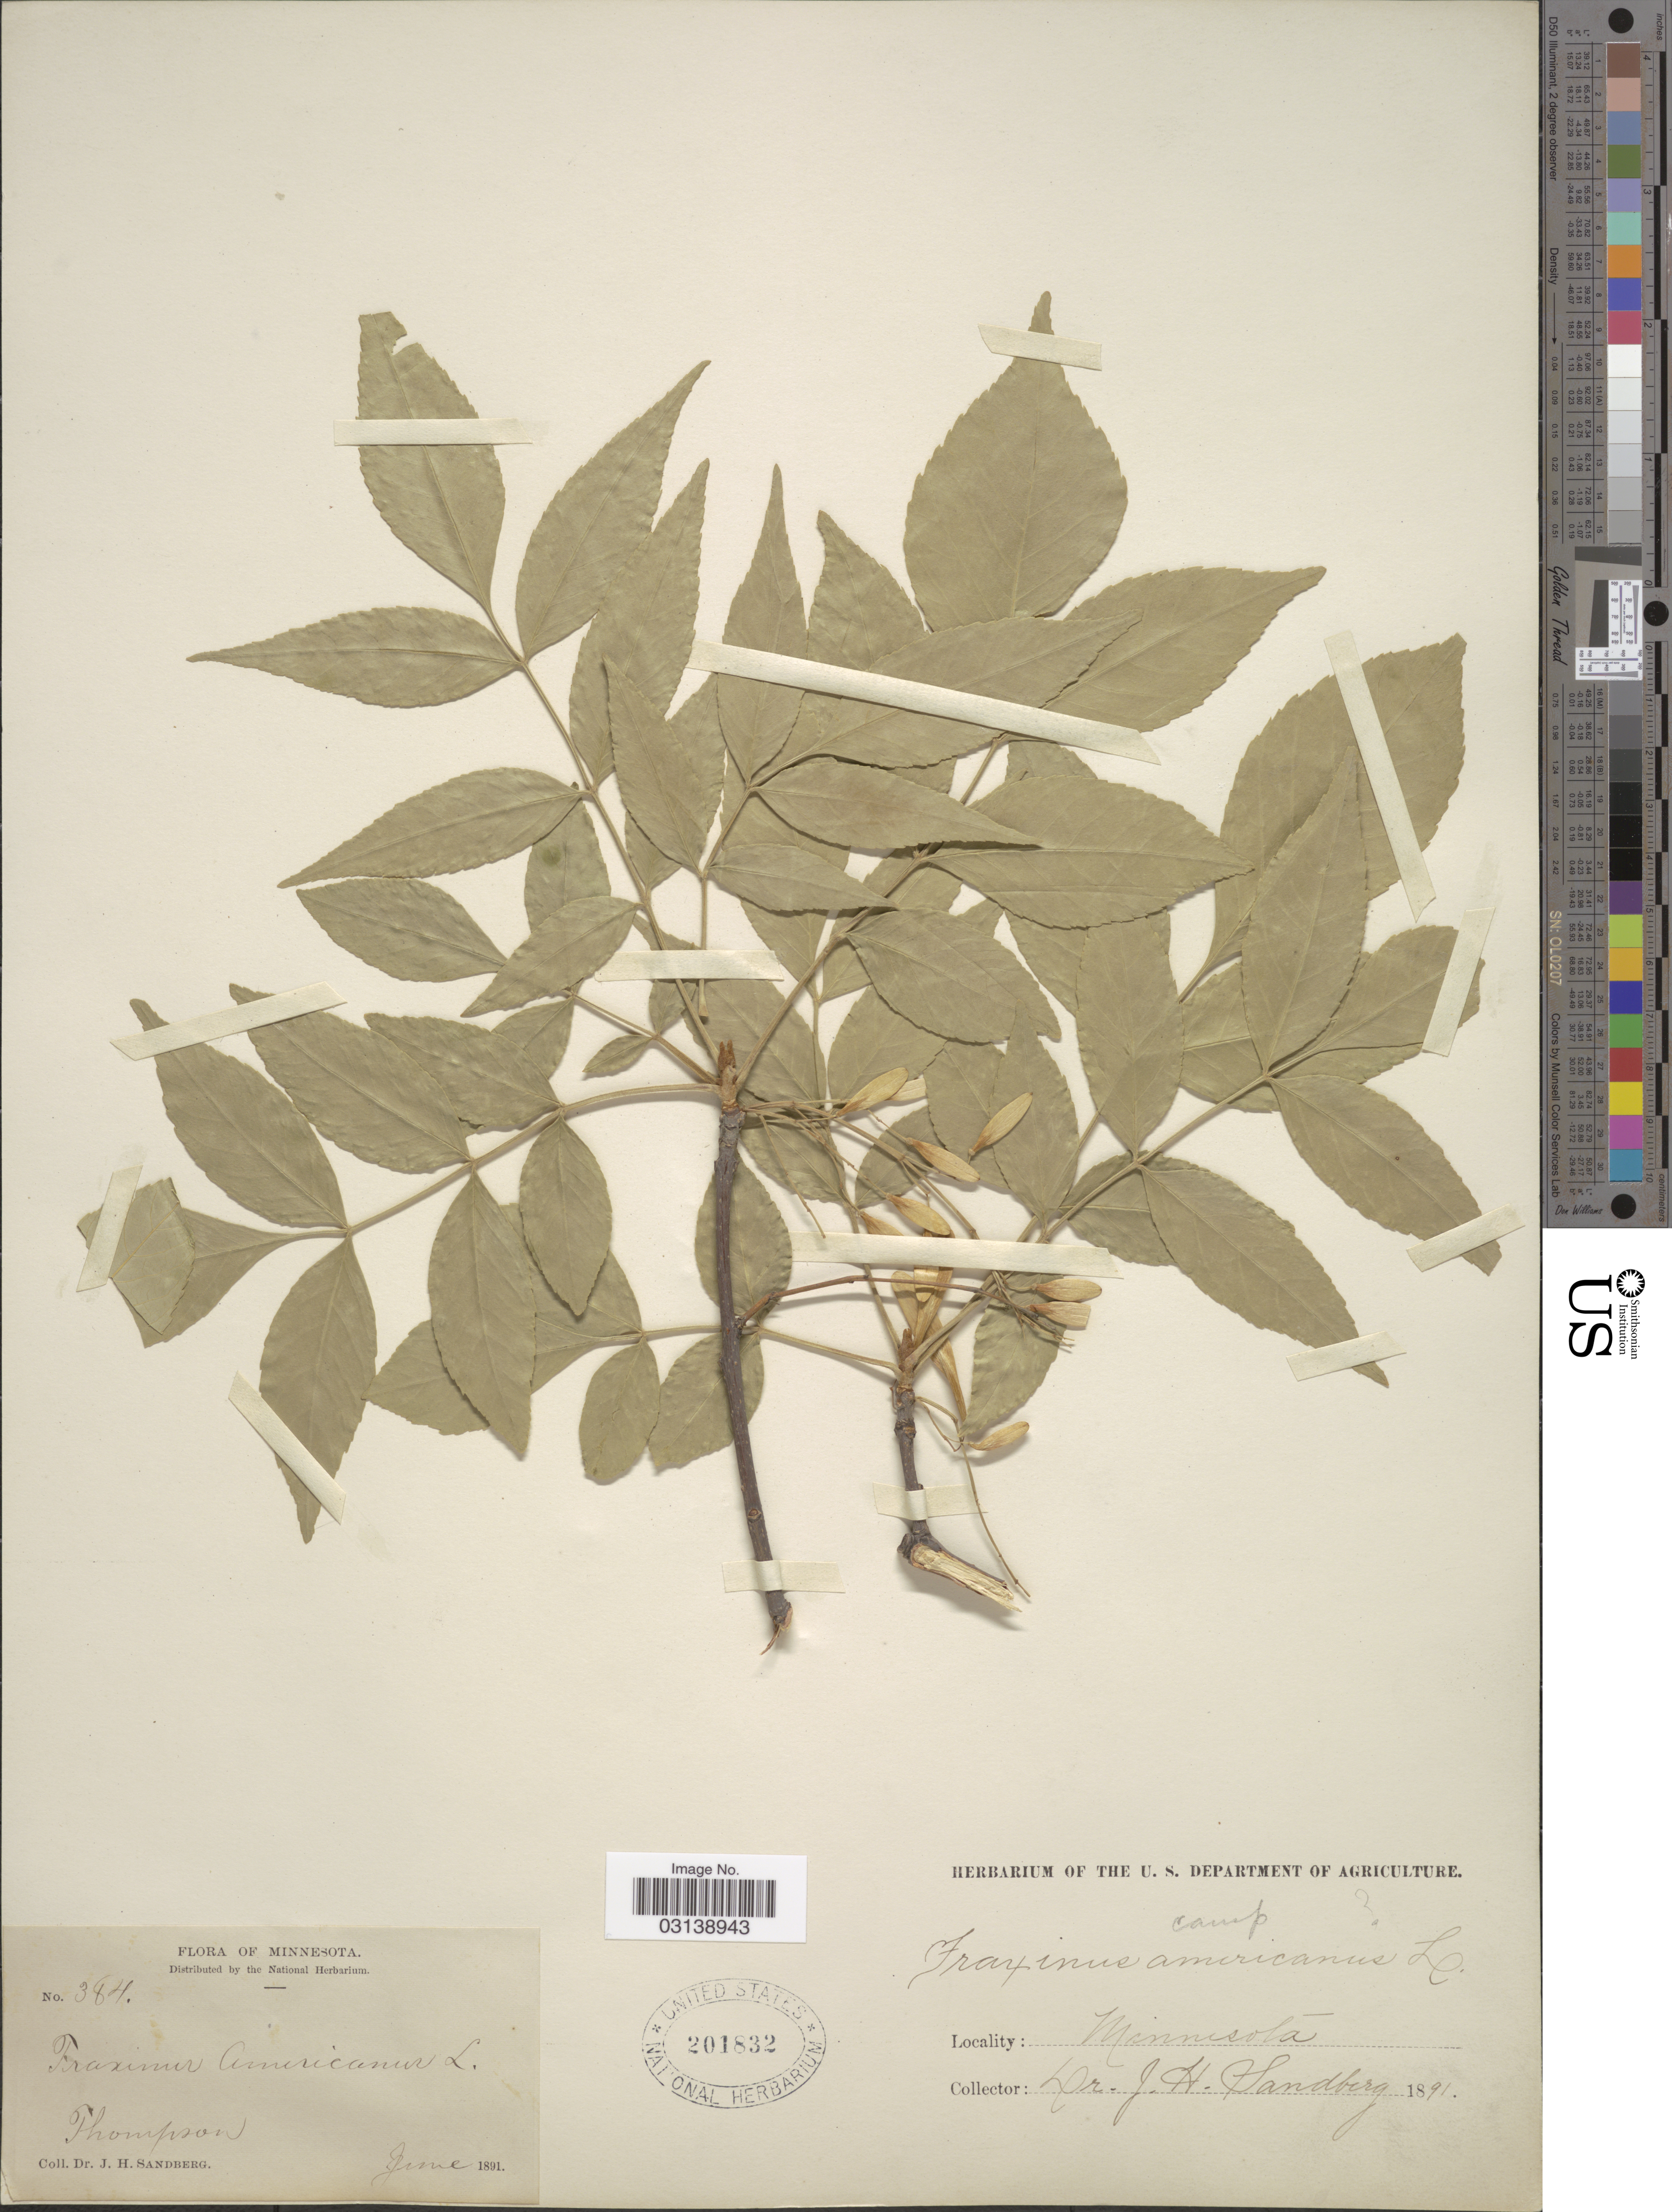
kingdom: Plantae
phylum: Tracheophyta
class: Magnoliopsida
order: Lamiales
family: Oleaceae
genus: Fraxinus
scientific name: Fraxinus pennsylvanica var. campestris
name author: (Britton) F.C. Gates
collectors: J. H. Sandberg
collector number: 384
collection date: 1891-06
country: United States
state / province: Minnesota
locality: Thompson.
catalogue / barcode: US 201832